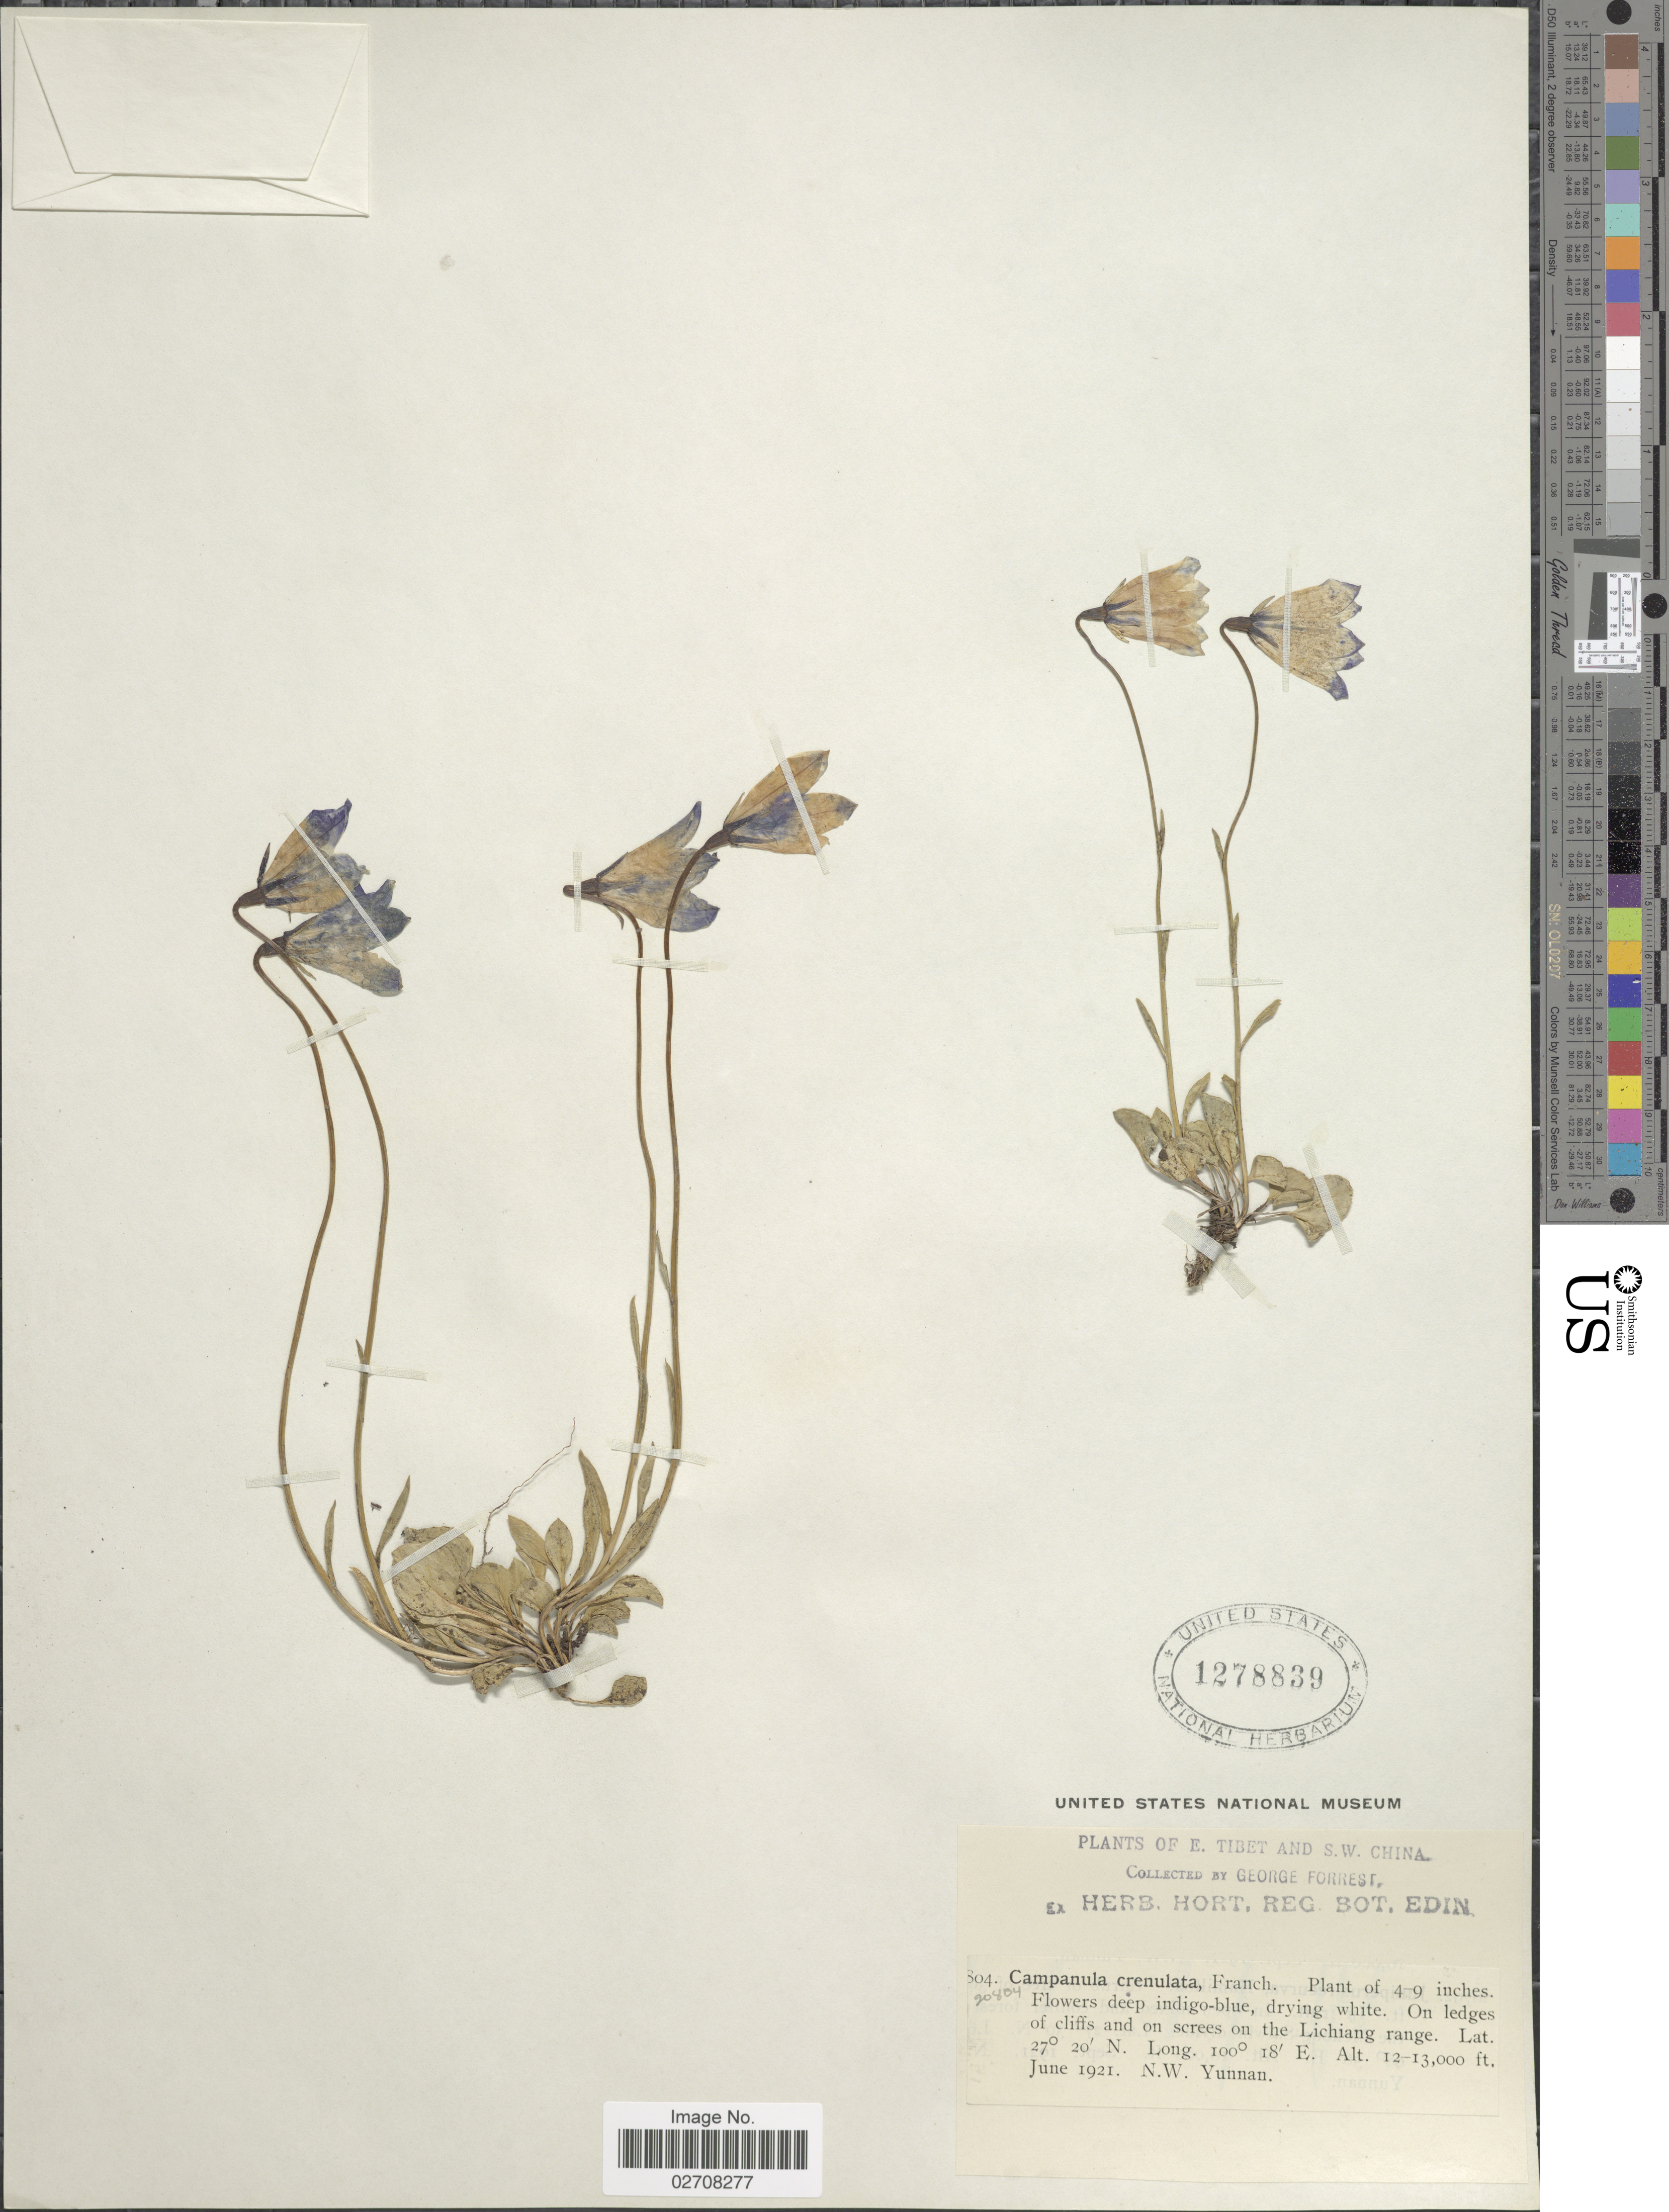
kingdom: Plantae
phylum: Tracheophyta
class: Magnoliopsida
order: Asterales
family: Campanulaceae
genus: Campanula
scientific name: Campanula crenulata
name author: Franch.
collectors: G. Forrest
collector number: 20804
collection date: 1921-06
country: China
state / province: Yunnan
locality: E. Tibet and S.W. China. On ledges of cliffs and on screes on the Lichiang range. N.W. Yunnan.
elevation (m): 3658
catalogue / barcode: US 1278839